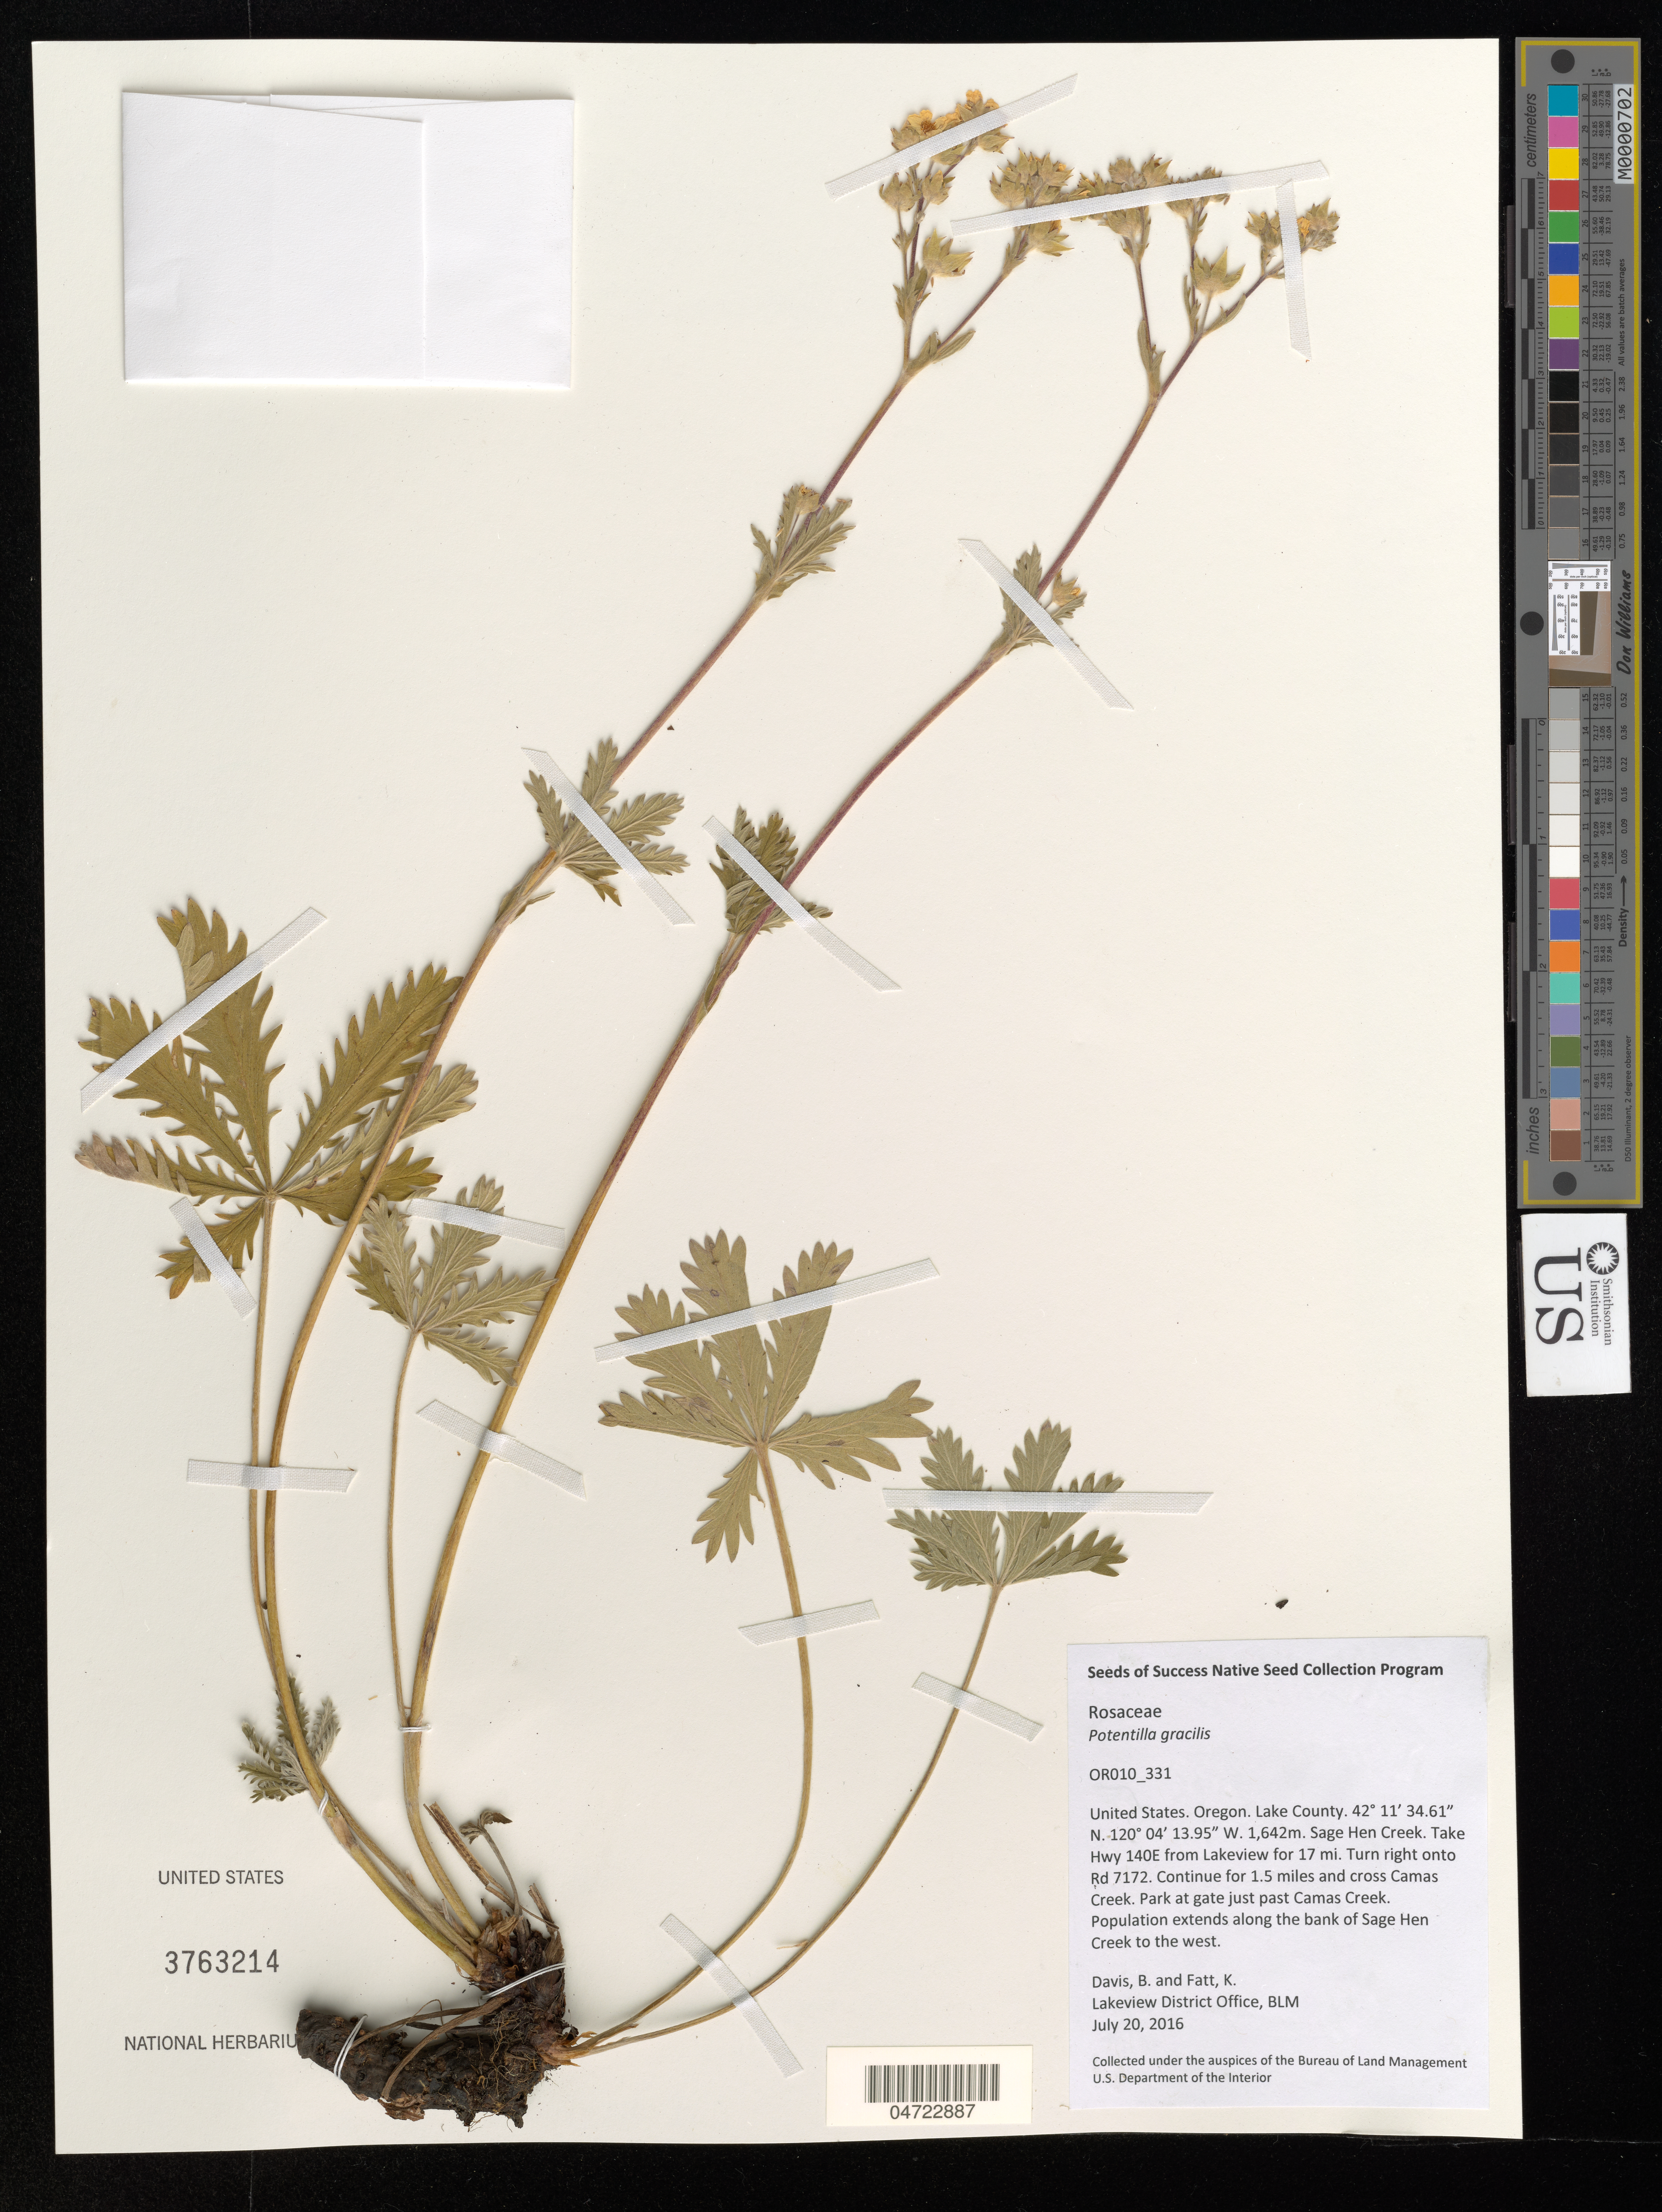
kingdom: Plantae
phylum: Tracheophyta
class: Magnoliopsida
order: Rosales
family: Rosaceae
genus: Potentilla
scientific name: Potentilla gracilis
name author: Douglas ex Hook.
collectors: B. Davis & K. Fatt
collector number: OR010_331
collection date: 2016-07-20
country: United States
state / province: Oregon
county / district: Lake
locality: Lake County. Sage Hen Creek. Take Hwy 140E from Lakeview for 17 mi. Turn right onto Rd 7172. Continue for 1.5 miles and cross Camas Creek. Park at gate just past Camas Creek. Population extends along the bank of Sage Hen Creek to the west.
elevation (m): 1642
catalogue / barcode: US 3763214